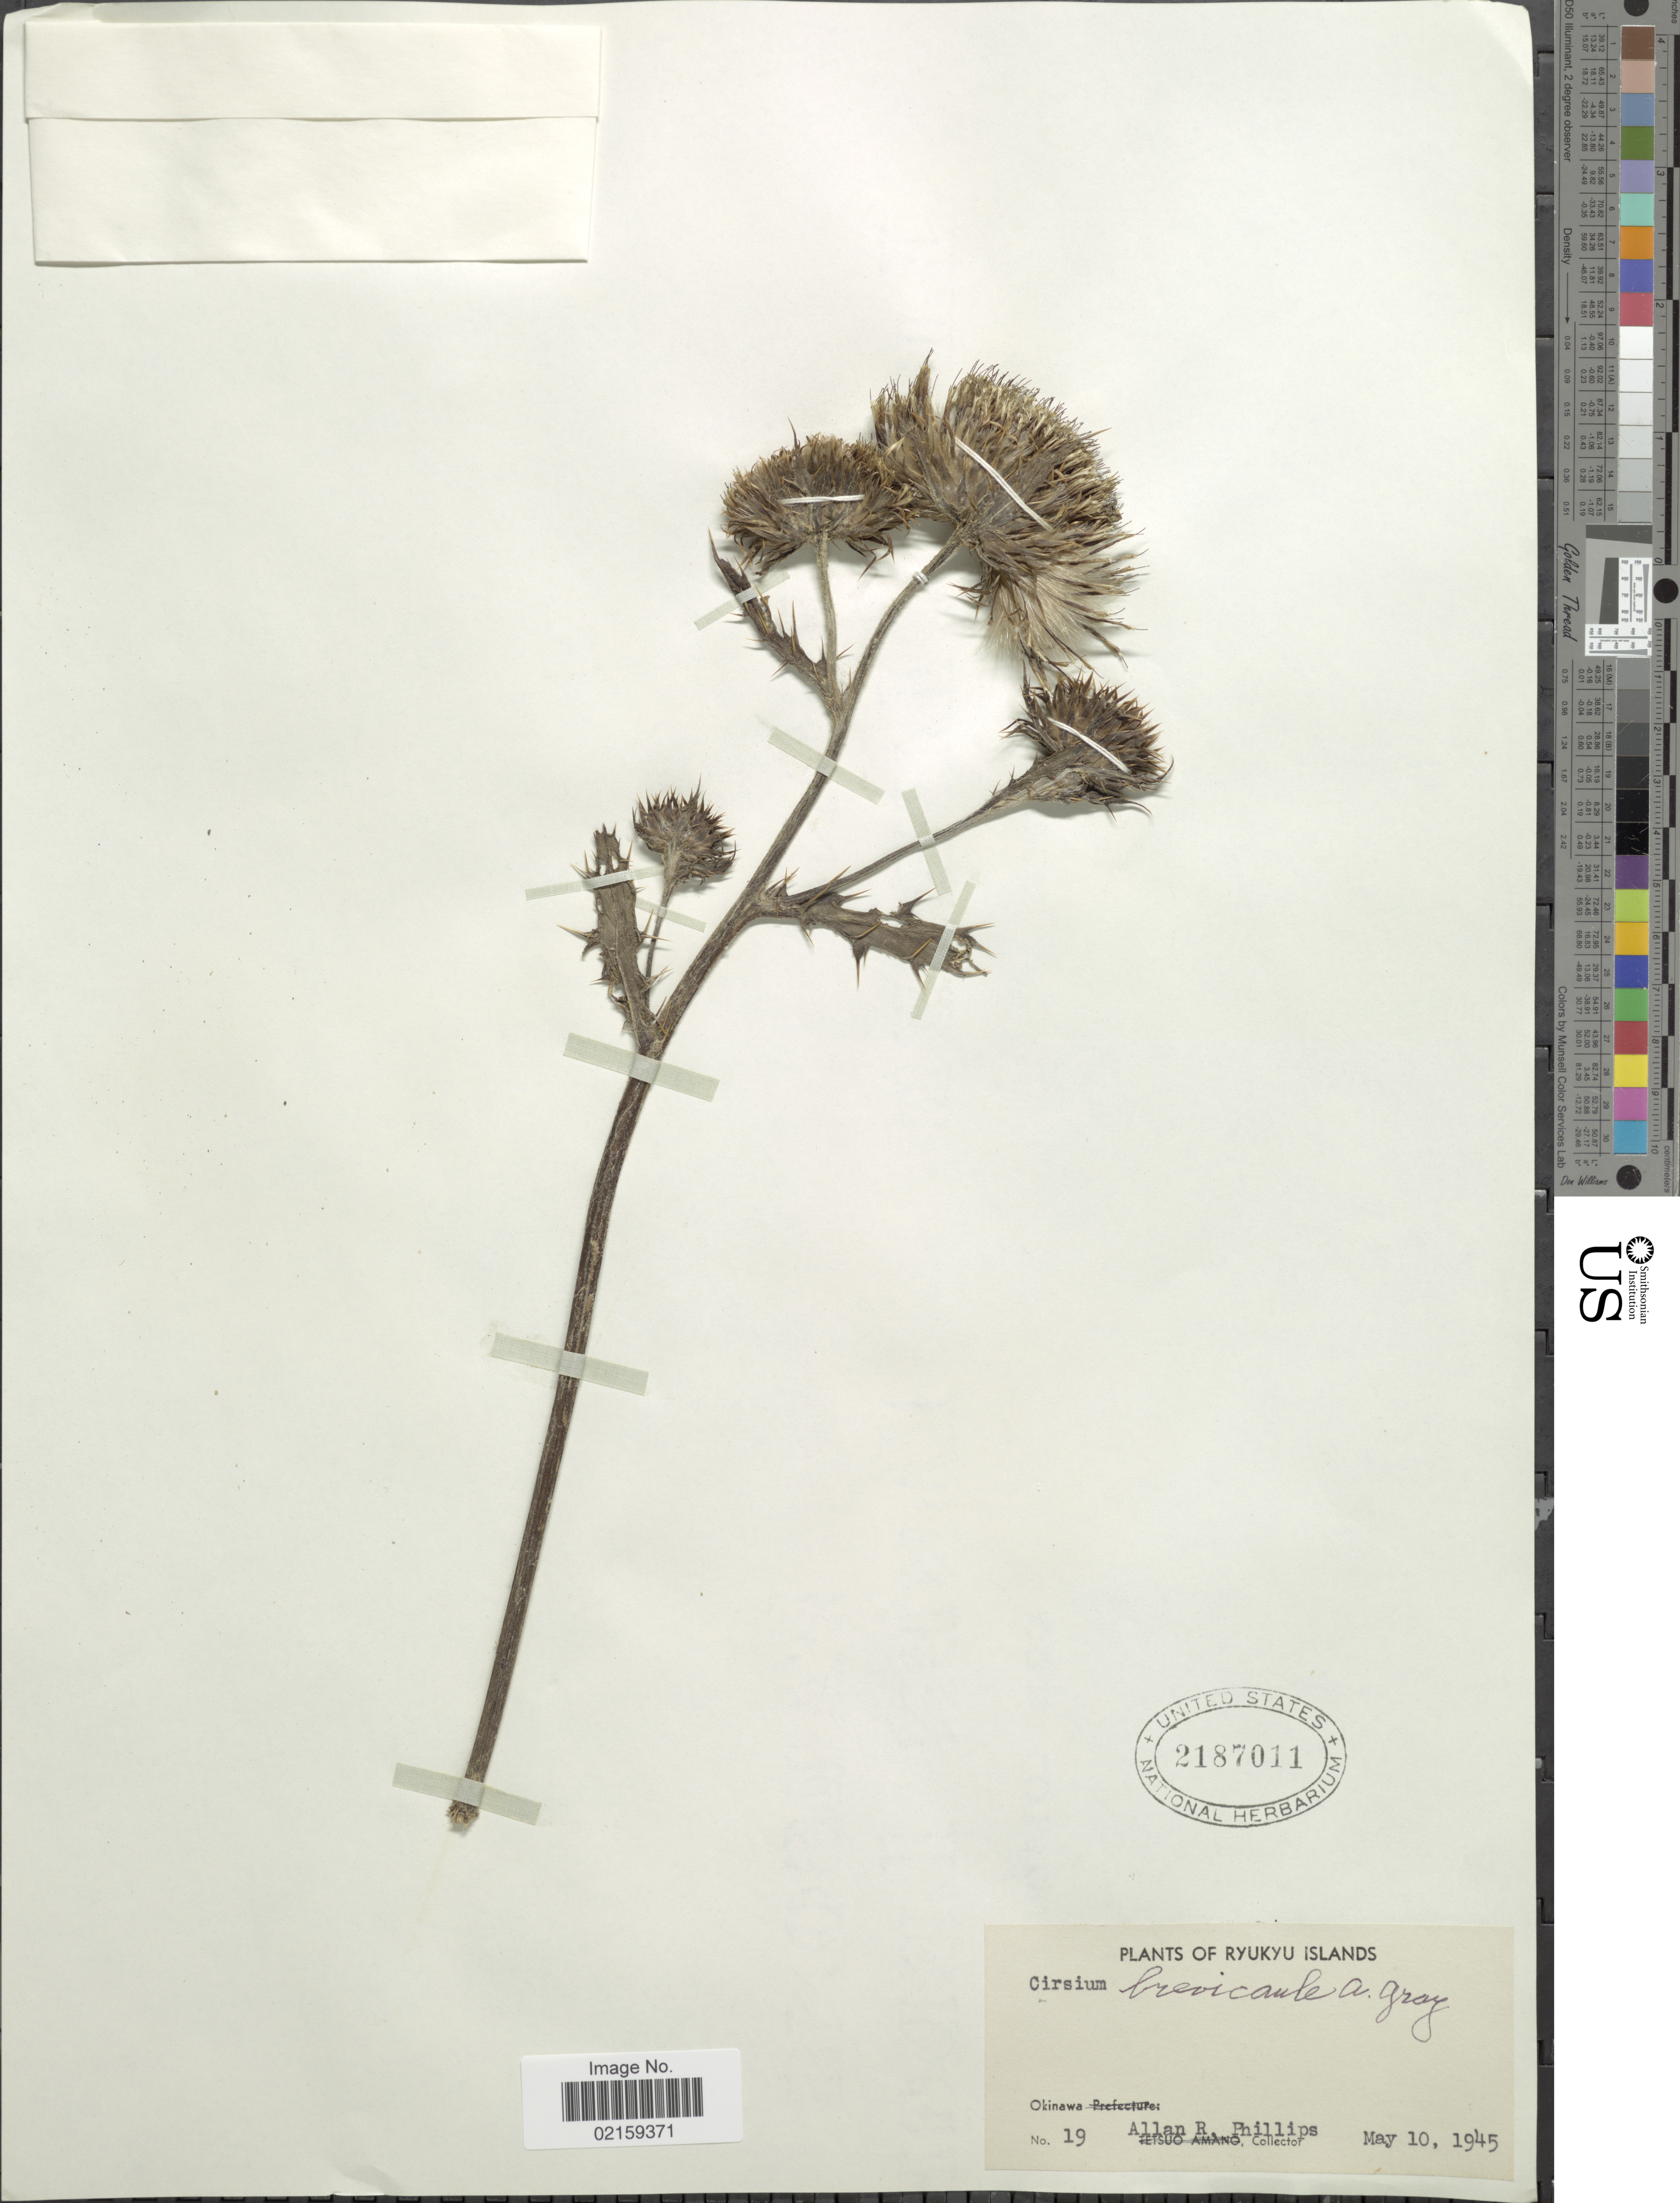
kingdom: Plantae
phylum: Tracheophyta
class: Magnoliopsida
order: Asterales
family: Asteraceae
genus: Cirsium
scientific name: Cirsium brevicaule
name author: A. Gray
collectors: A. R. Phillips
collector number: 19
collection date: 1945-05-10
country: Japan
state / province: Okinawa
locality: The Ryukyu Islands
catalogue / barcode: US 2187011